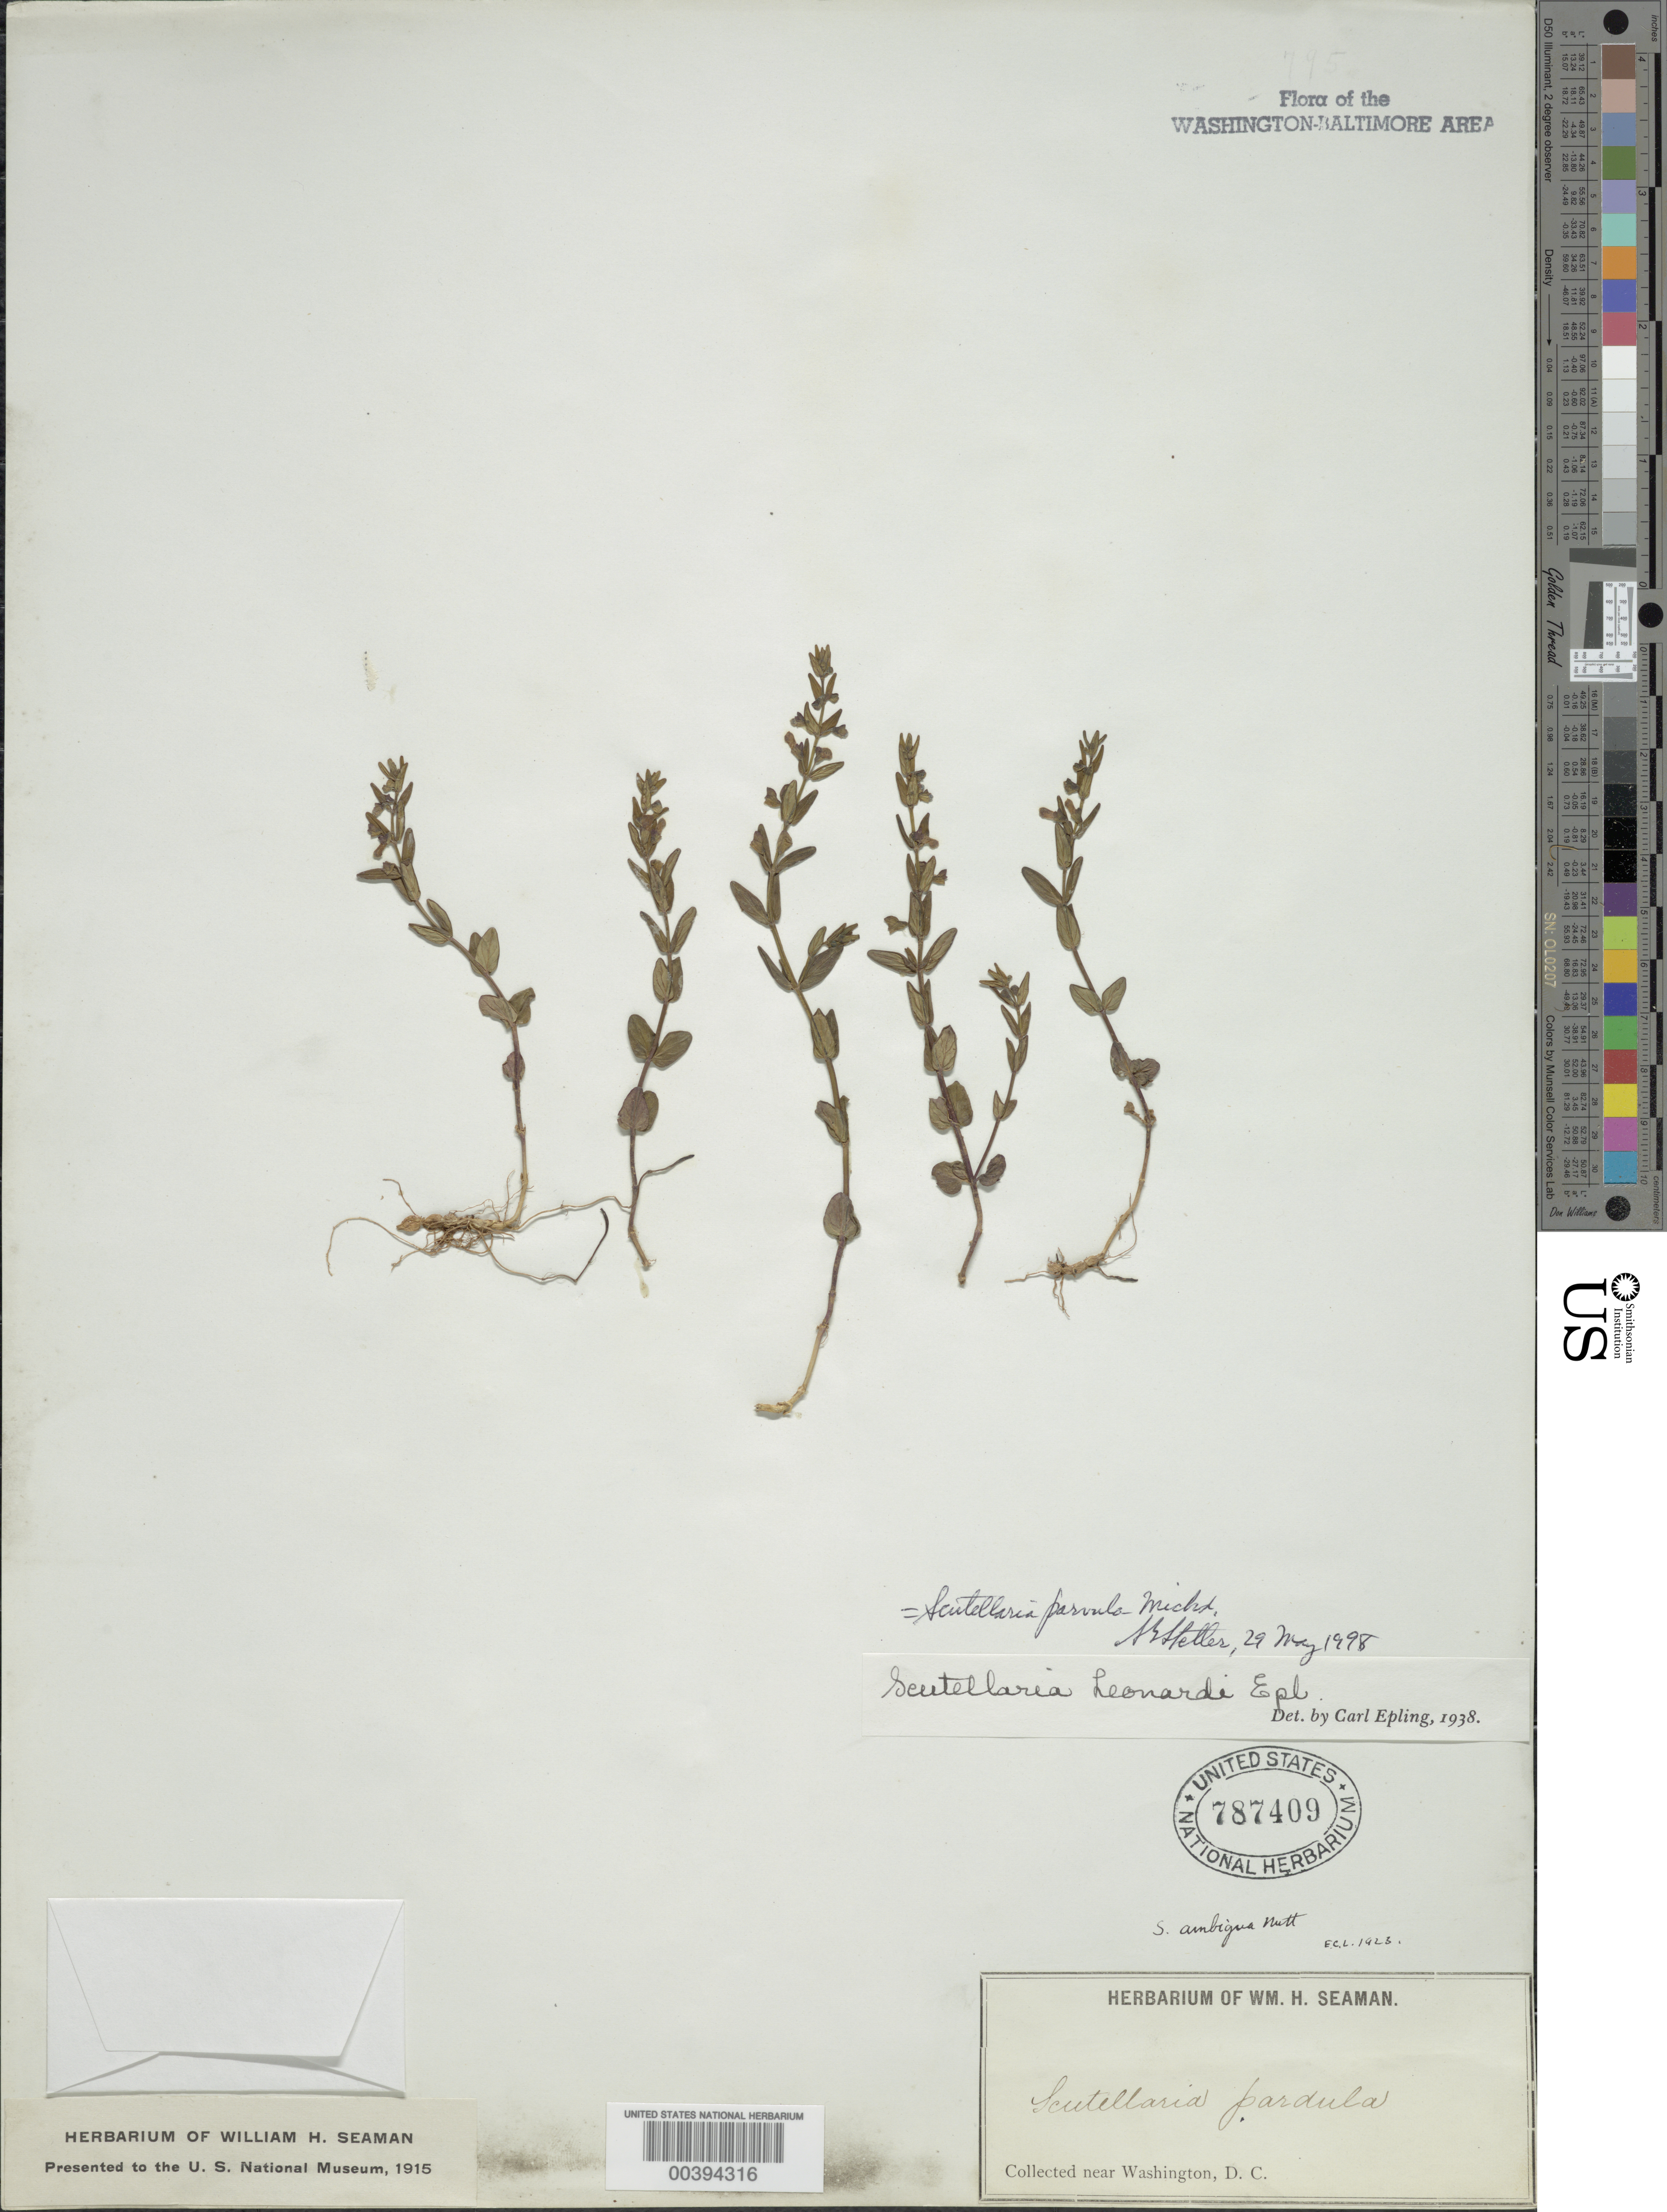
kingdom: Plantae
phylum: Tracheophyta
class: Magnoliopsida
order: Lamiales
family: Lamiaceae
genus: Scutellaria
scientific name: Scutellaria parvula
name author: Michx.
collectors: W. Seaman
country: United States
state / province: District of Columbia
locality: Near Washington DC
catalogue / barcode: US 787409